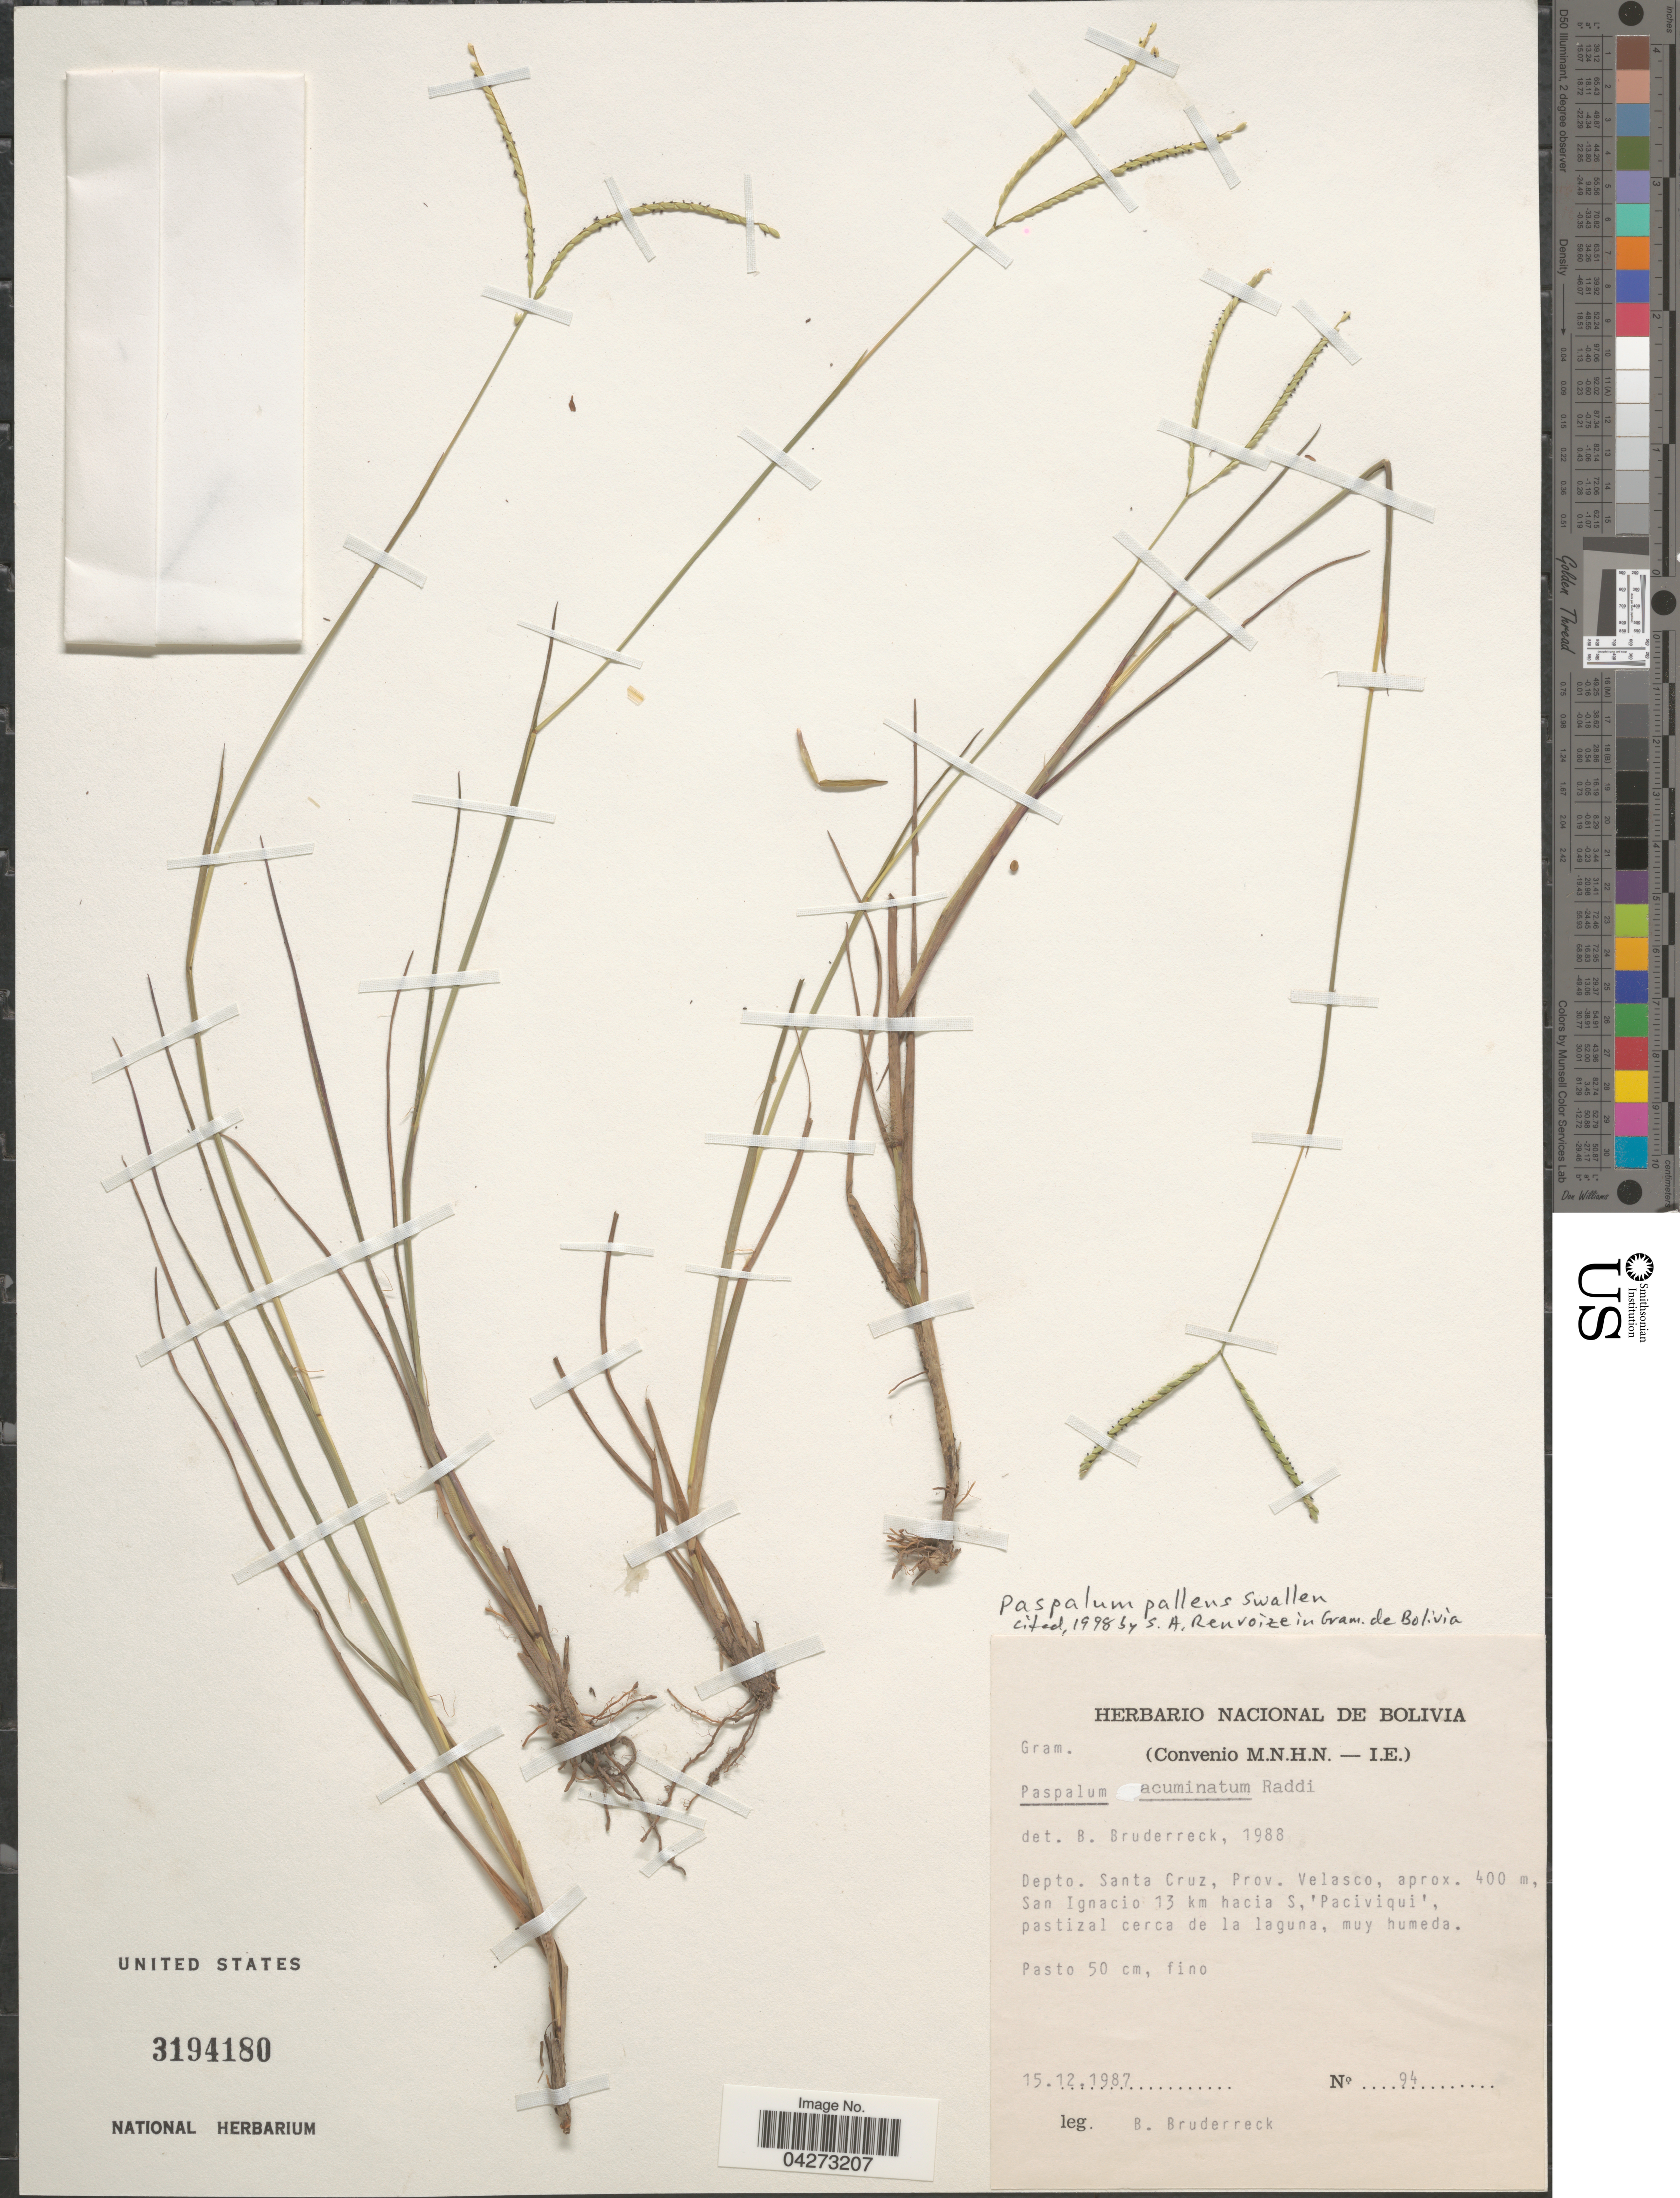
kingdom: Plantae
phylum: Tracheophyta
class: Liliopsida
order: Poales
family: Poaceae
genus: Paspalum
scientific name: Paspalum pallens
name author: Swallen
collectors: B. Bruderreck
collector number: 94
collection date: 1987-12-15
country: Bolivia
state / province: Santa Cruz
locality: Depto. Santa Cruz, Prov. Velasco, San Ignacio 13 km hacia S, 'Paciviqui', pastizal cerca de la laguna, muy humeda.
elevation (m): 400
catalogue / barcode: US 3194180